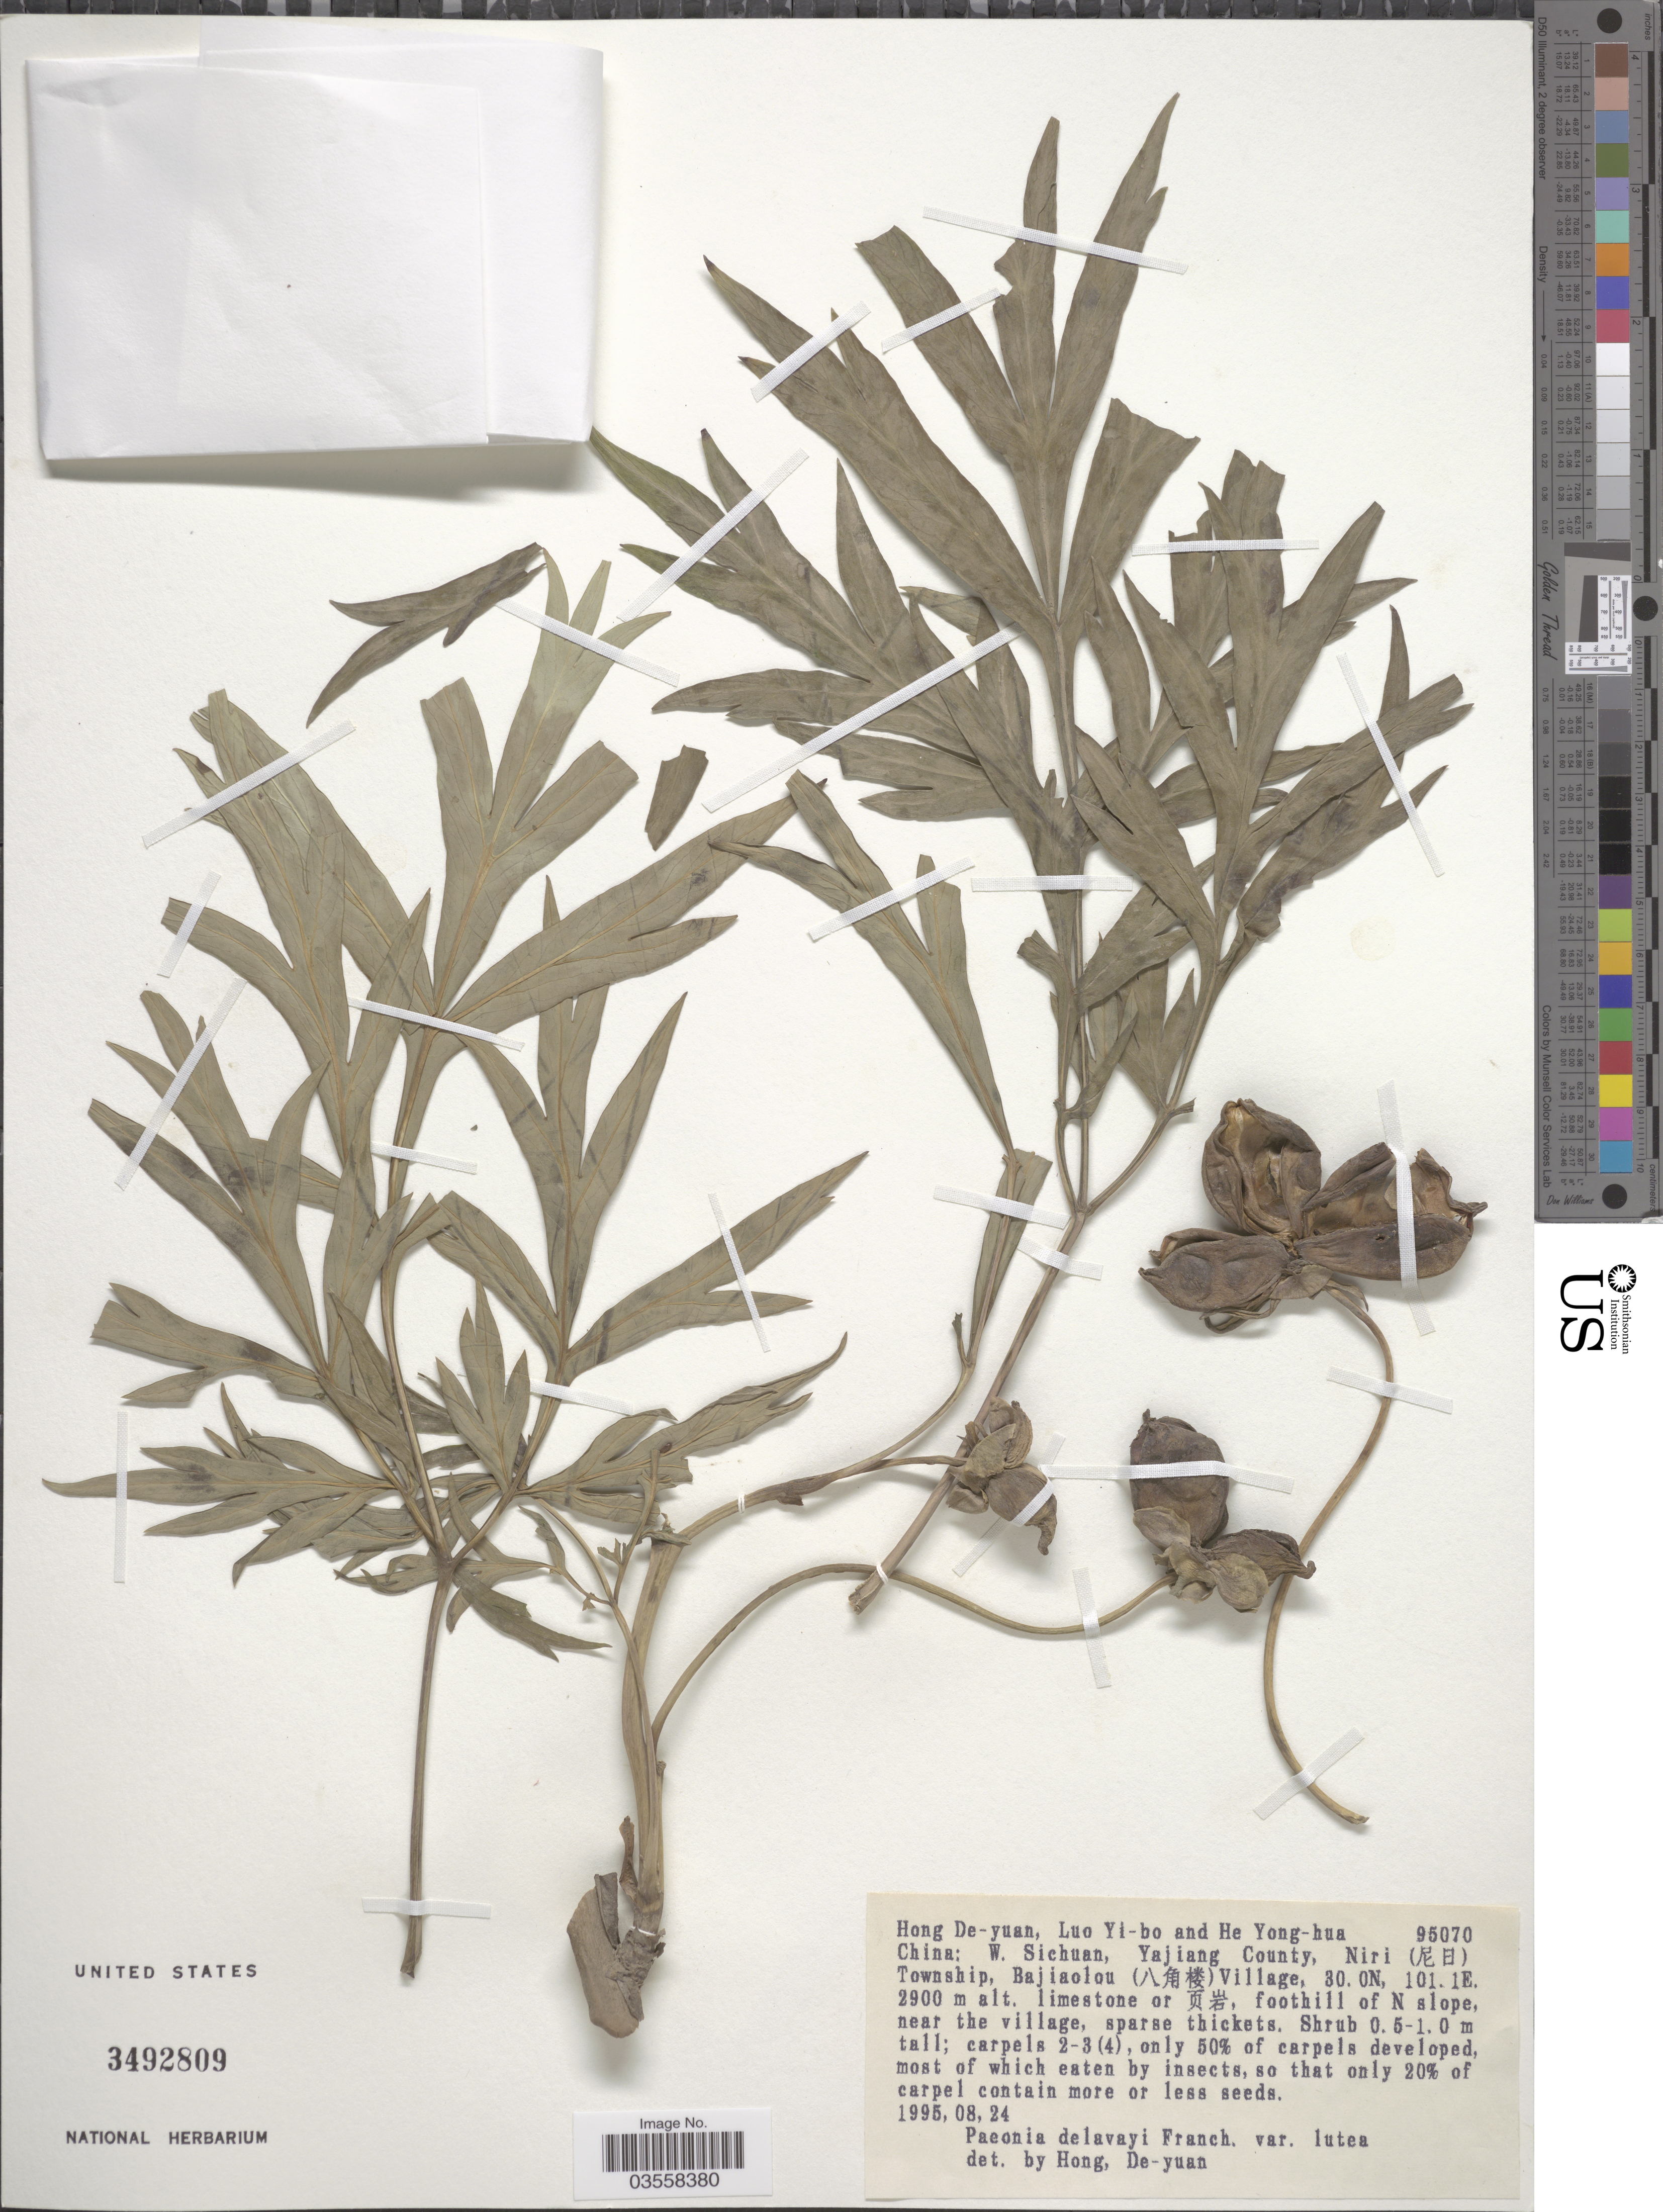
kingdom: Plantae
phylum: Tracheophyta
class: Magnoliopsida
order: Saxifragales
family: Paeoniaceae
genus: Paeonia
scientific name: Paeonia delavayi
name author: Franch.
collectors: D.-Y. Hong, Y. Luo & S. R. Zhang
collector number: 95070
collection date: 1995-08-24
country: China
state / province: Sichuan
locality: W. Sichuan, Yajiang County, Niri (X) Township, Bajiaolou (X) Village.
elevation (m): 2900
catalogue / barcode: US 3492809